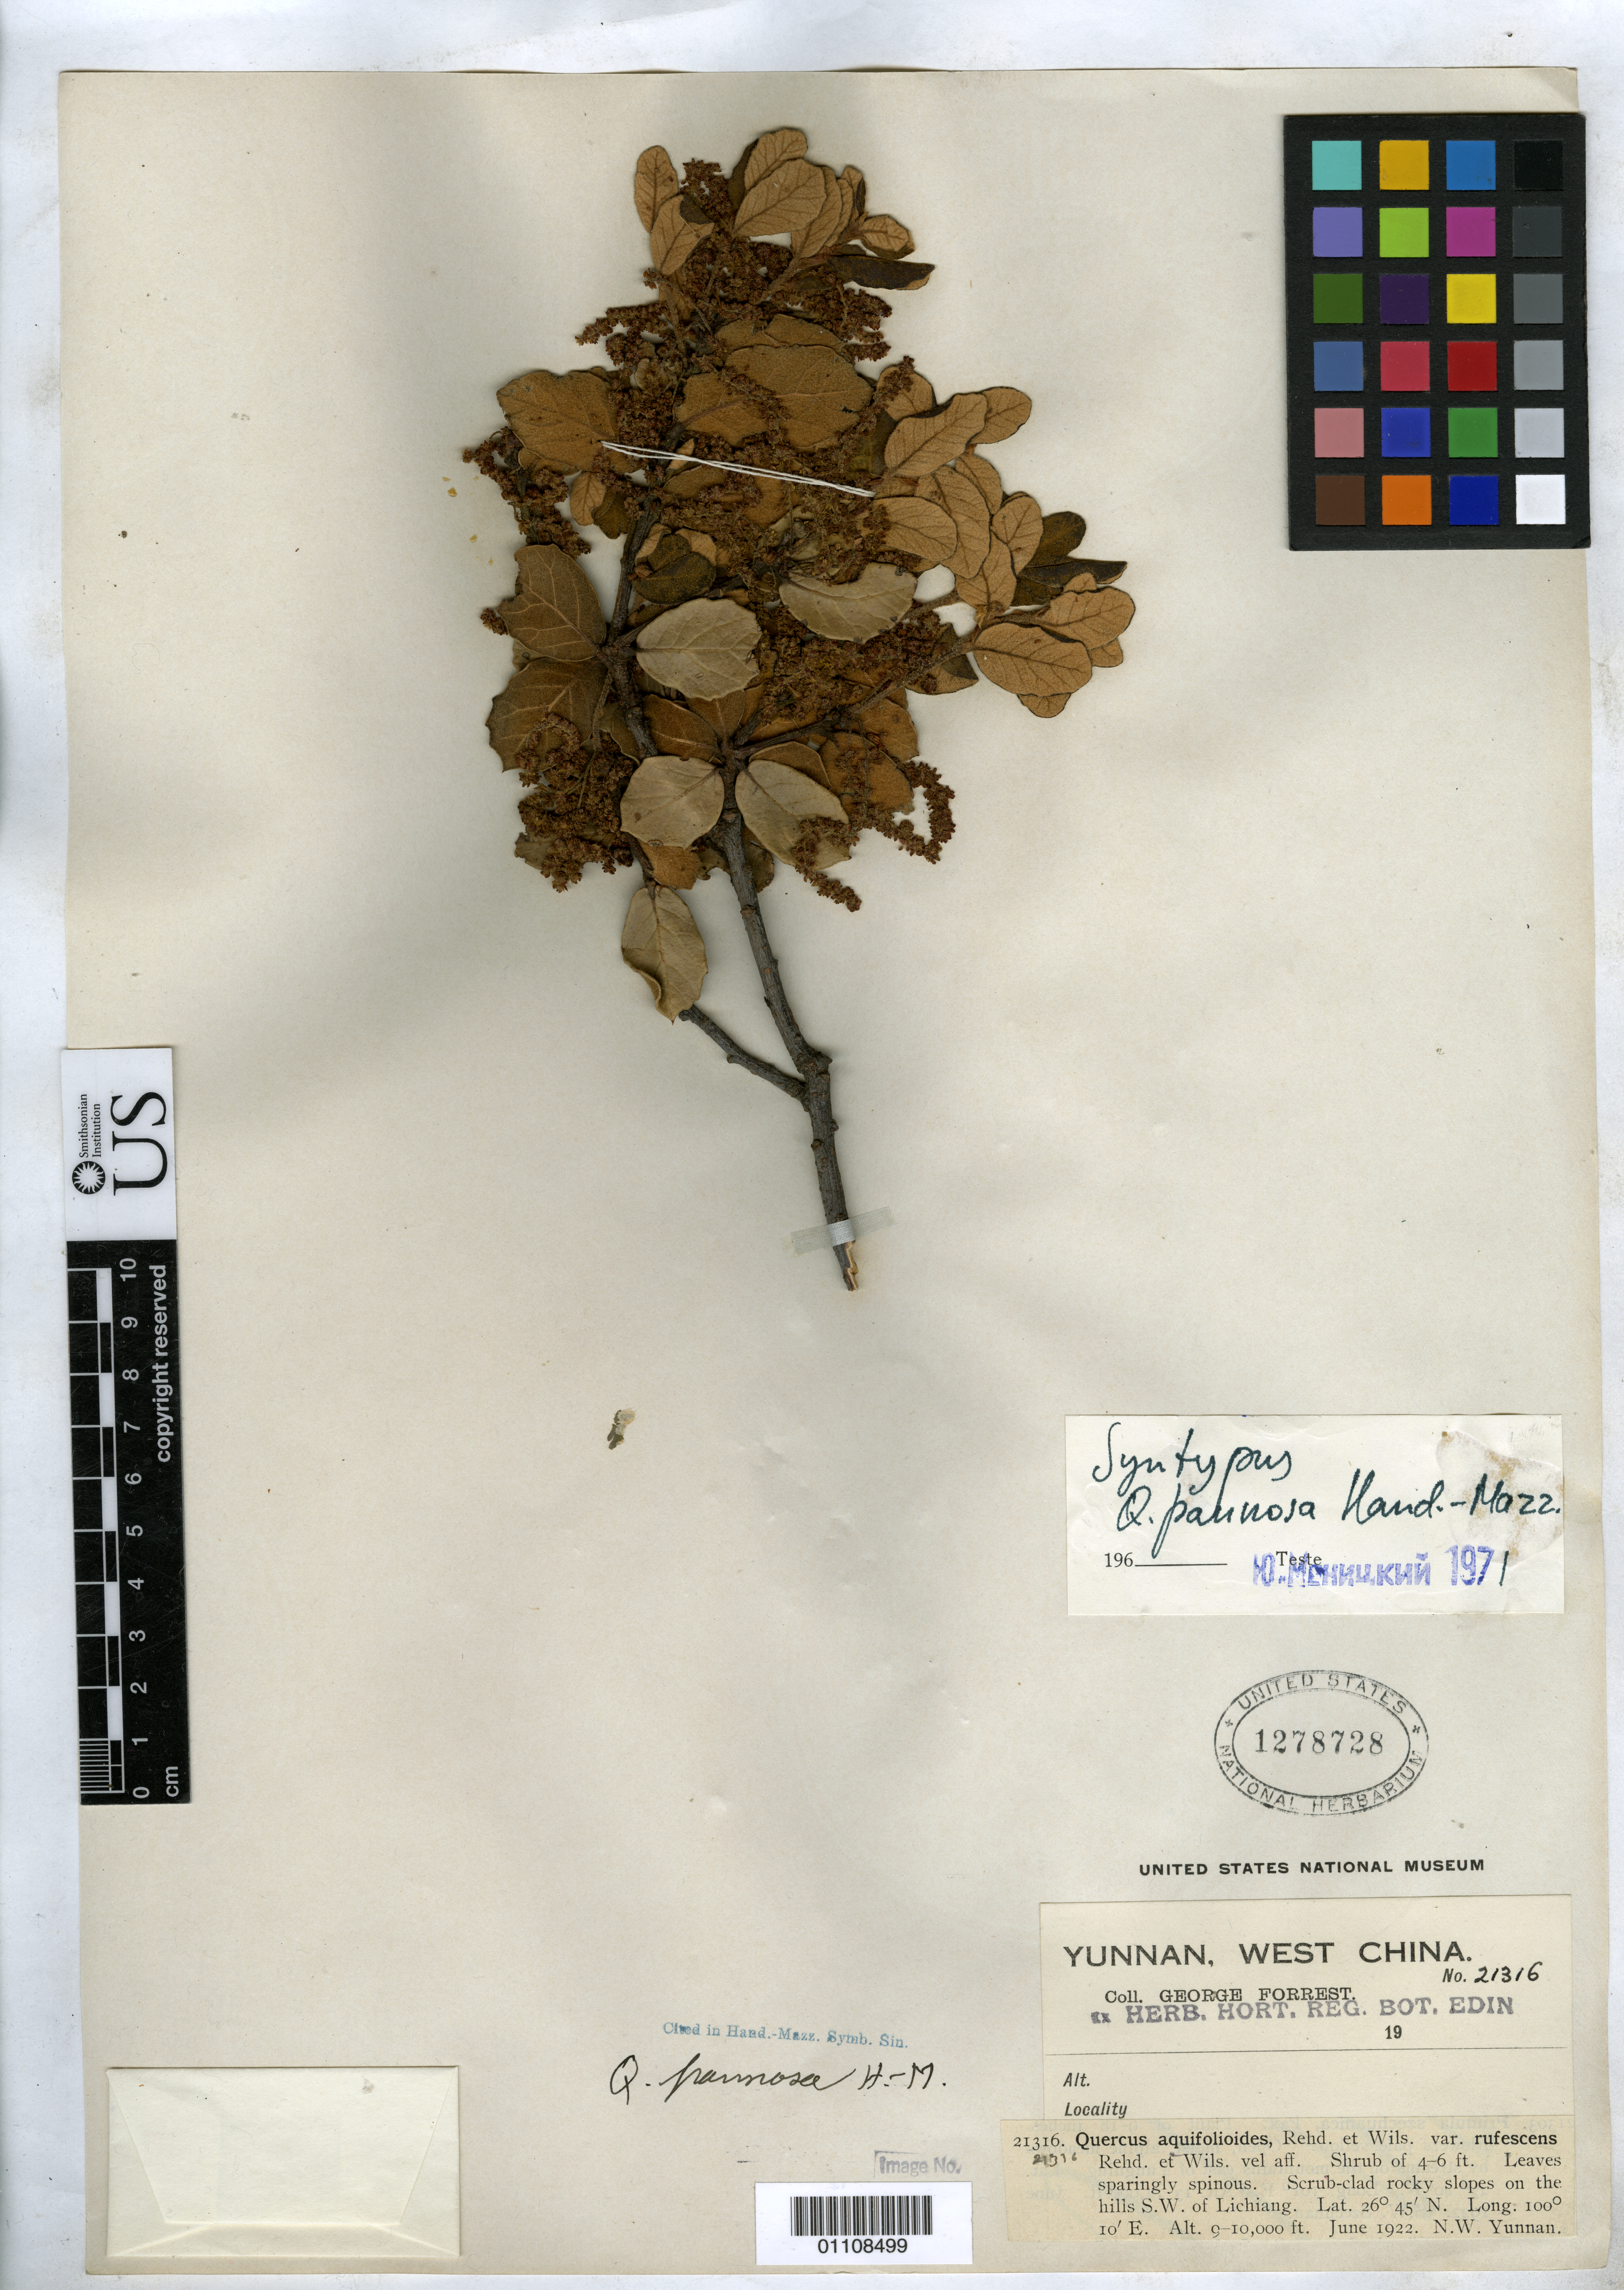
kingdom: Plantae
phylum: Tracheophyta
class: Magnoliopsida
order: Fagales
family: Fagaceae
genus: Quercus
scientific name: Quercus pannosa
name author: Hand.-Mazz.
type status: Syntype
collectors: G. Forrest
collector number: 21316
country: China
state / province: Yunnan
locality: S. W. of Lichiang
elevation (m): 3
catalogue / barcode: US 1278728